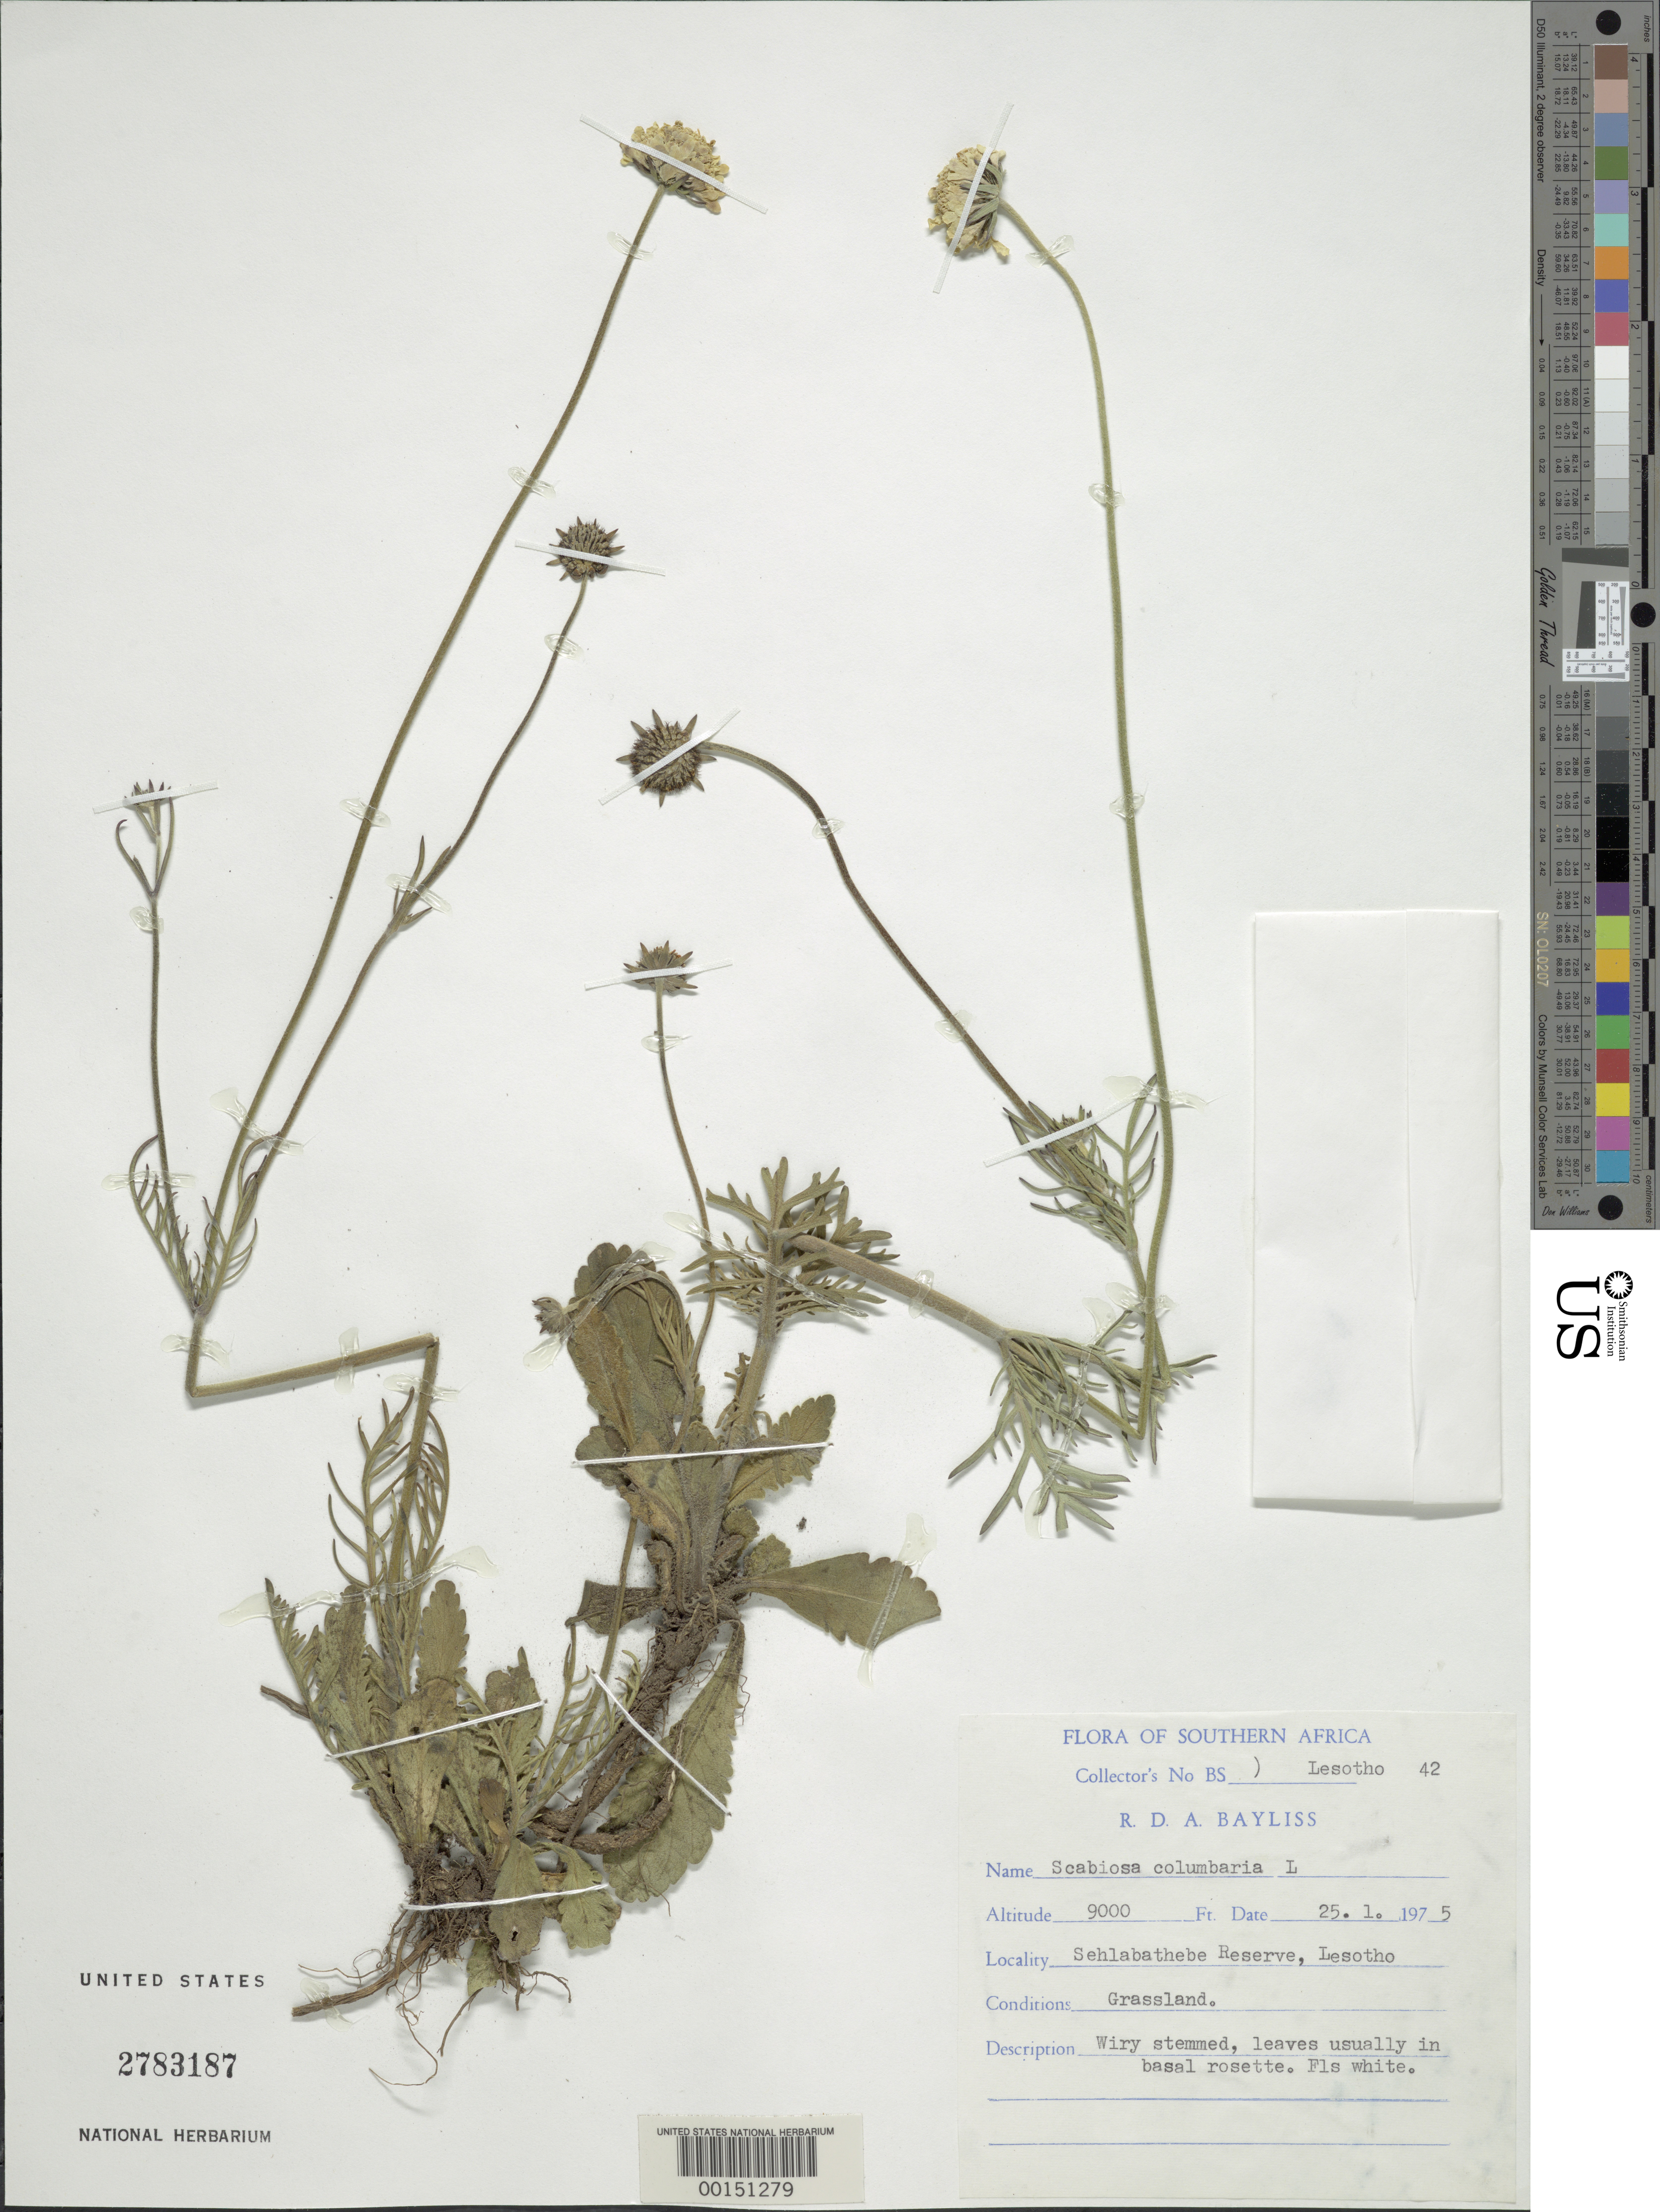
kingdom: Plantae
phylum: Tracheophyta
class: Magnoliopsida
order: Dipsacales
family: Caprifoliaceae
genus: Scabiosa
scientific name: Scabiosa columbaria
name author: L.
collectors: R. Bayliss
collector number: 42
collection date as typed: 25 Jan 1975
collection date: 1975-01-25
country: Lesotho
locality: Sehlabathebe Reserve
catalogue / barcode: US 2783187